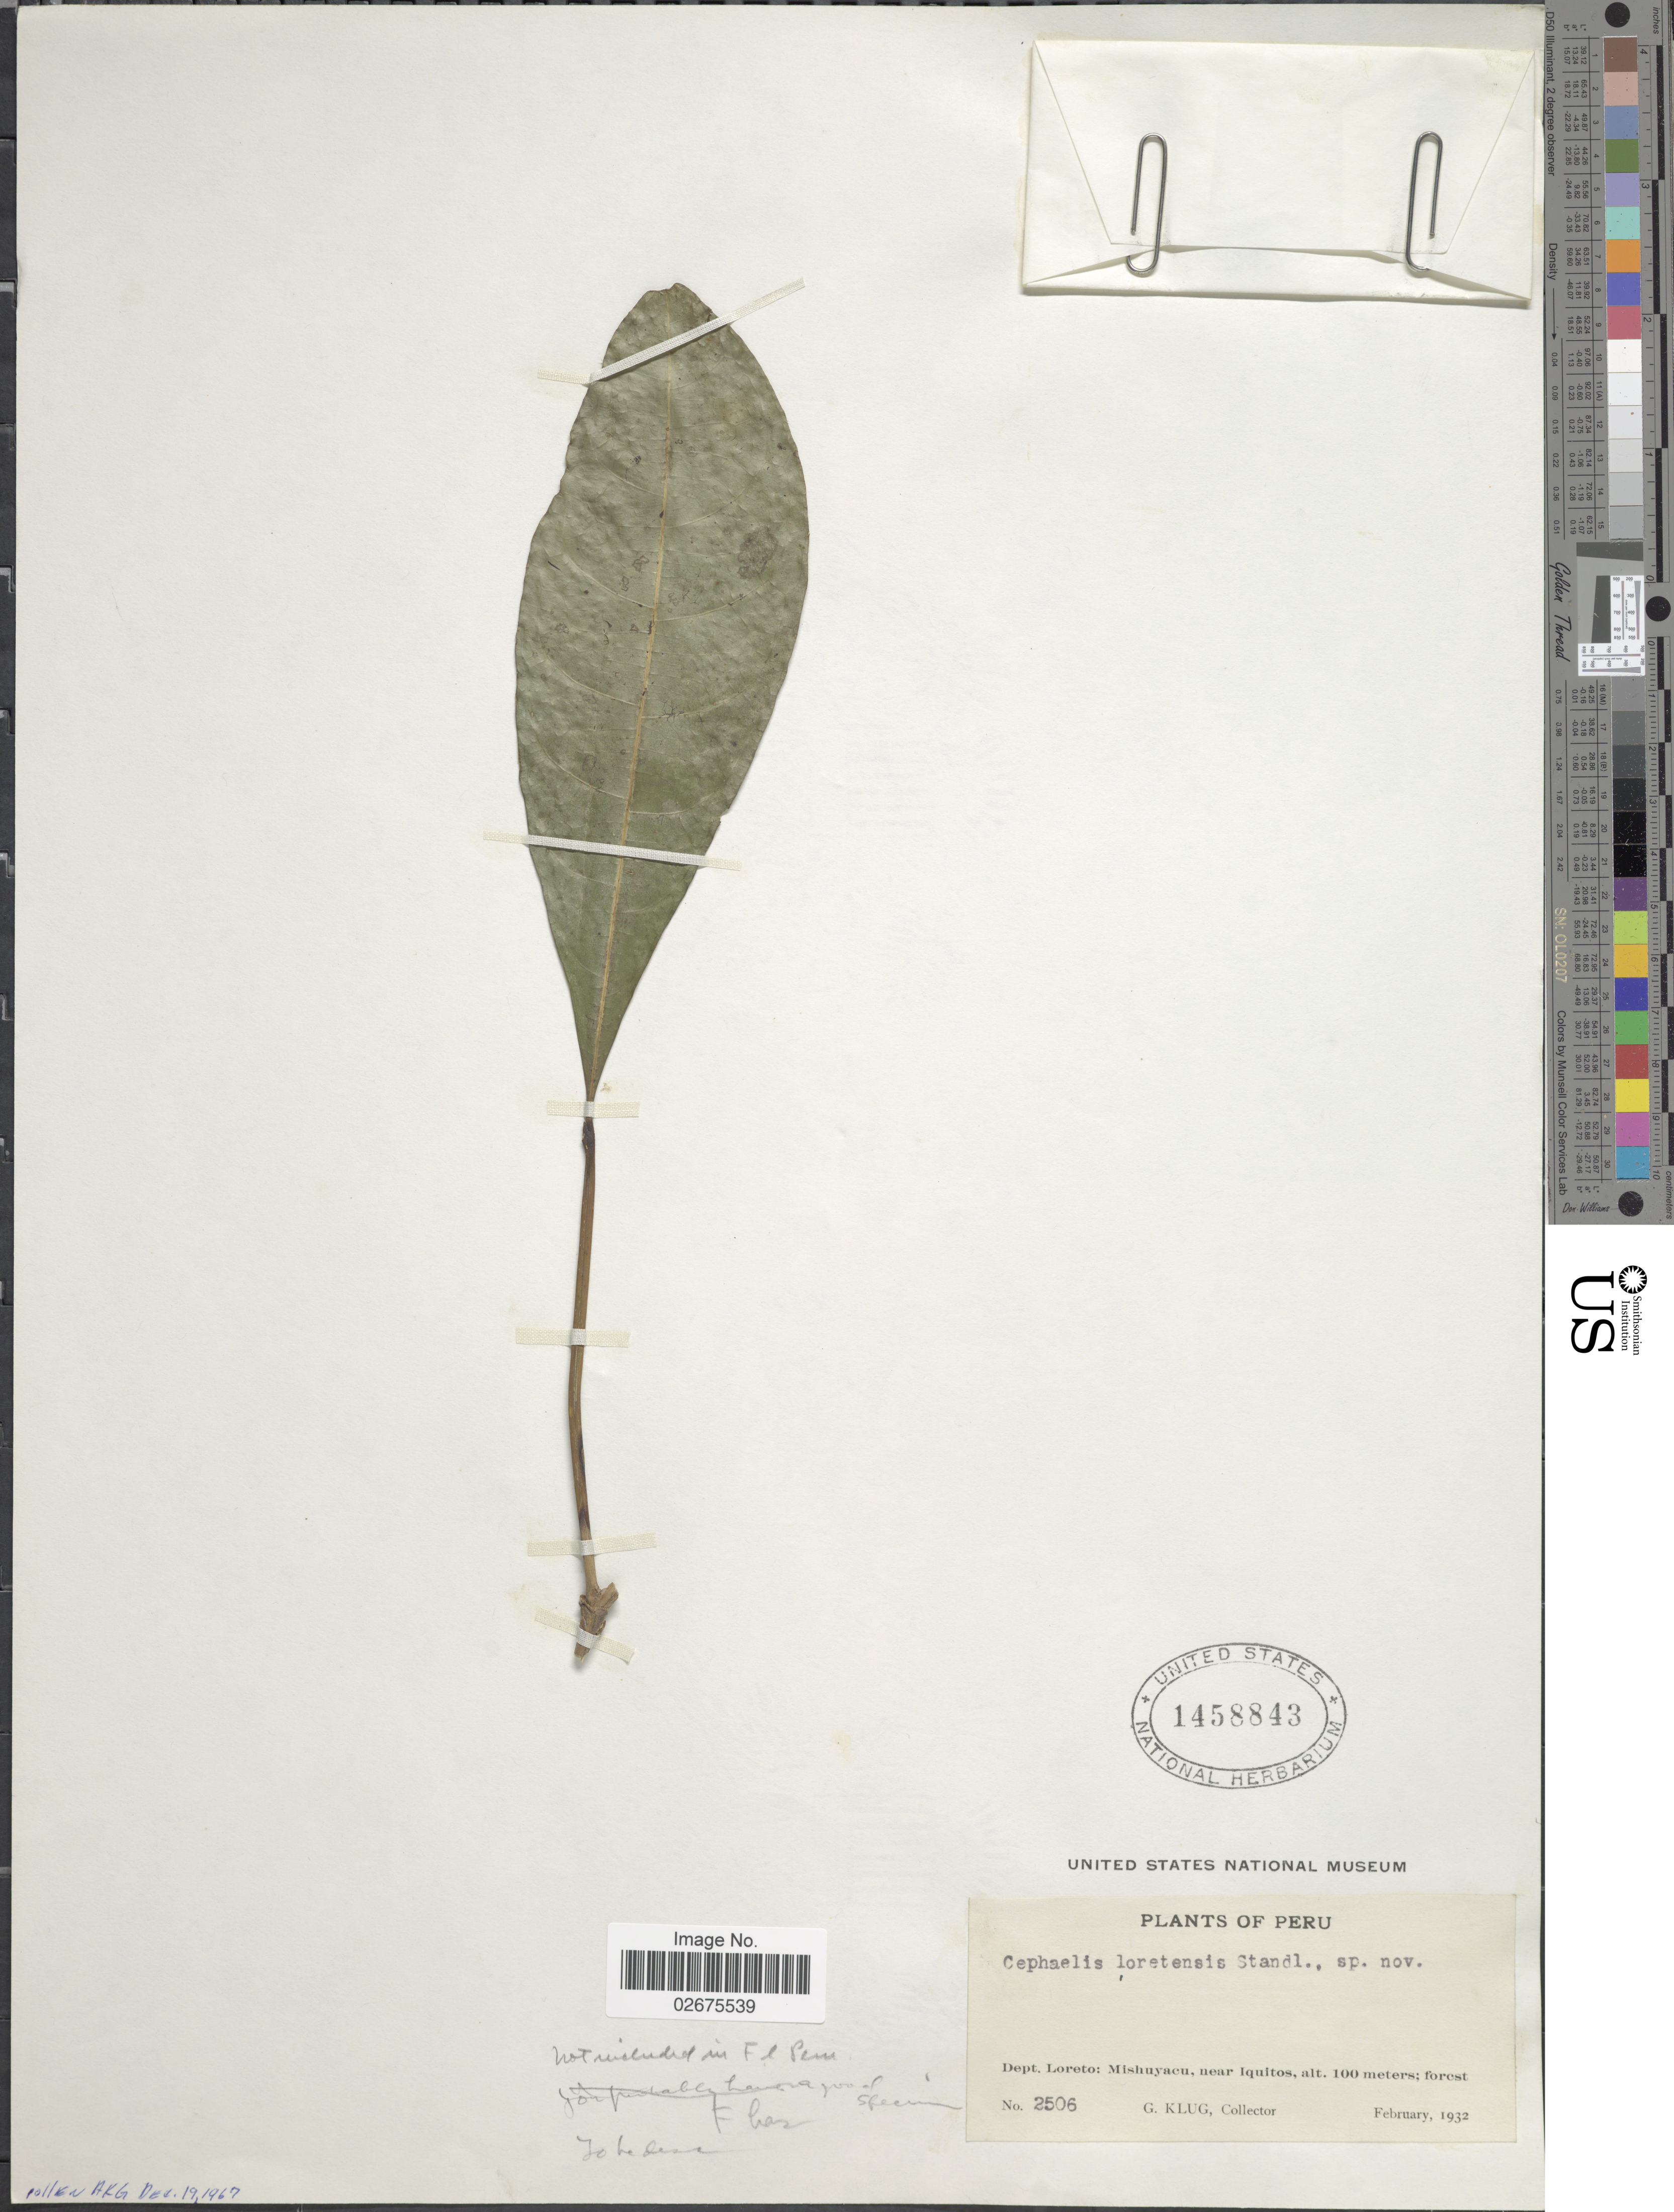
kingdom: Plantae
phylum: Tracheophyta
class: Magnoliopsida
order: Gentianales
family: Rubiaceae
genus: Cephaelis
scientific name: Cephaelis loretensis Standl. sp. nov. ined.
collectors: G. Klug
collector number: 2506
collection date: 1932-02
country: Peru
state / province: Loreto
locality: Mishuyacu, near Iquitos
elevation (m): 100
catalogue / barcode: US 1458843